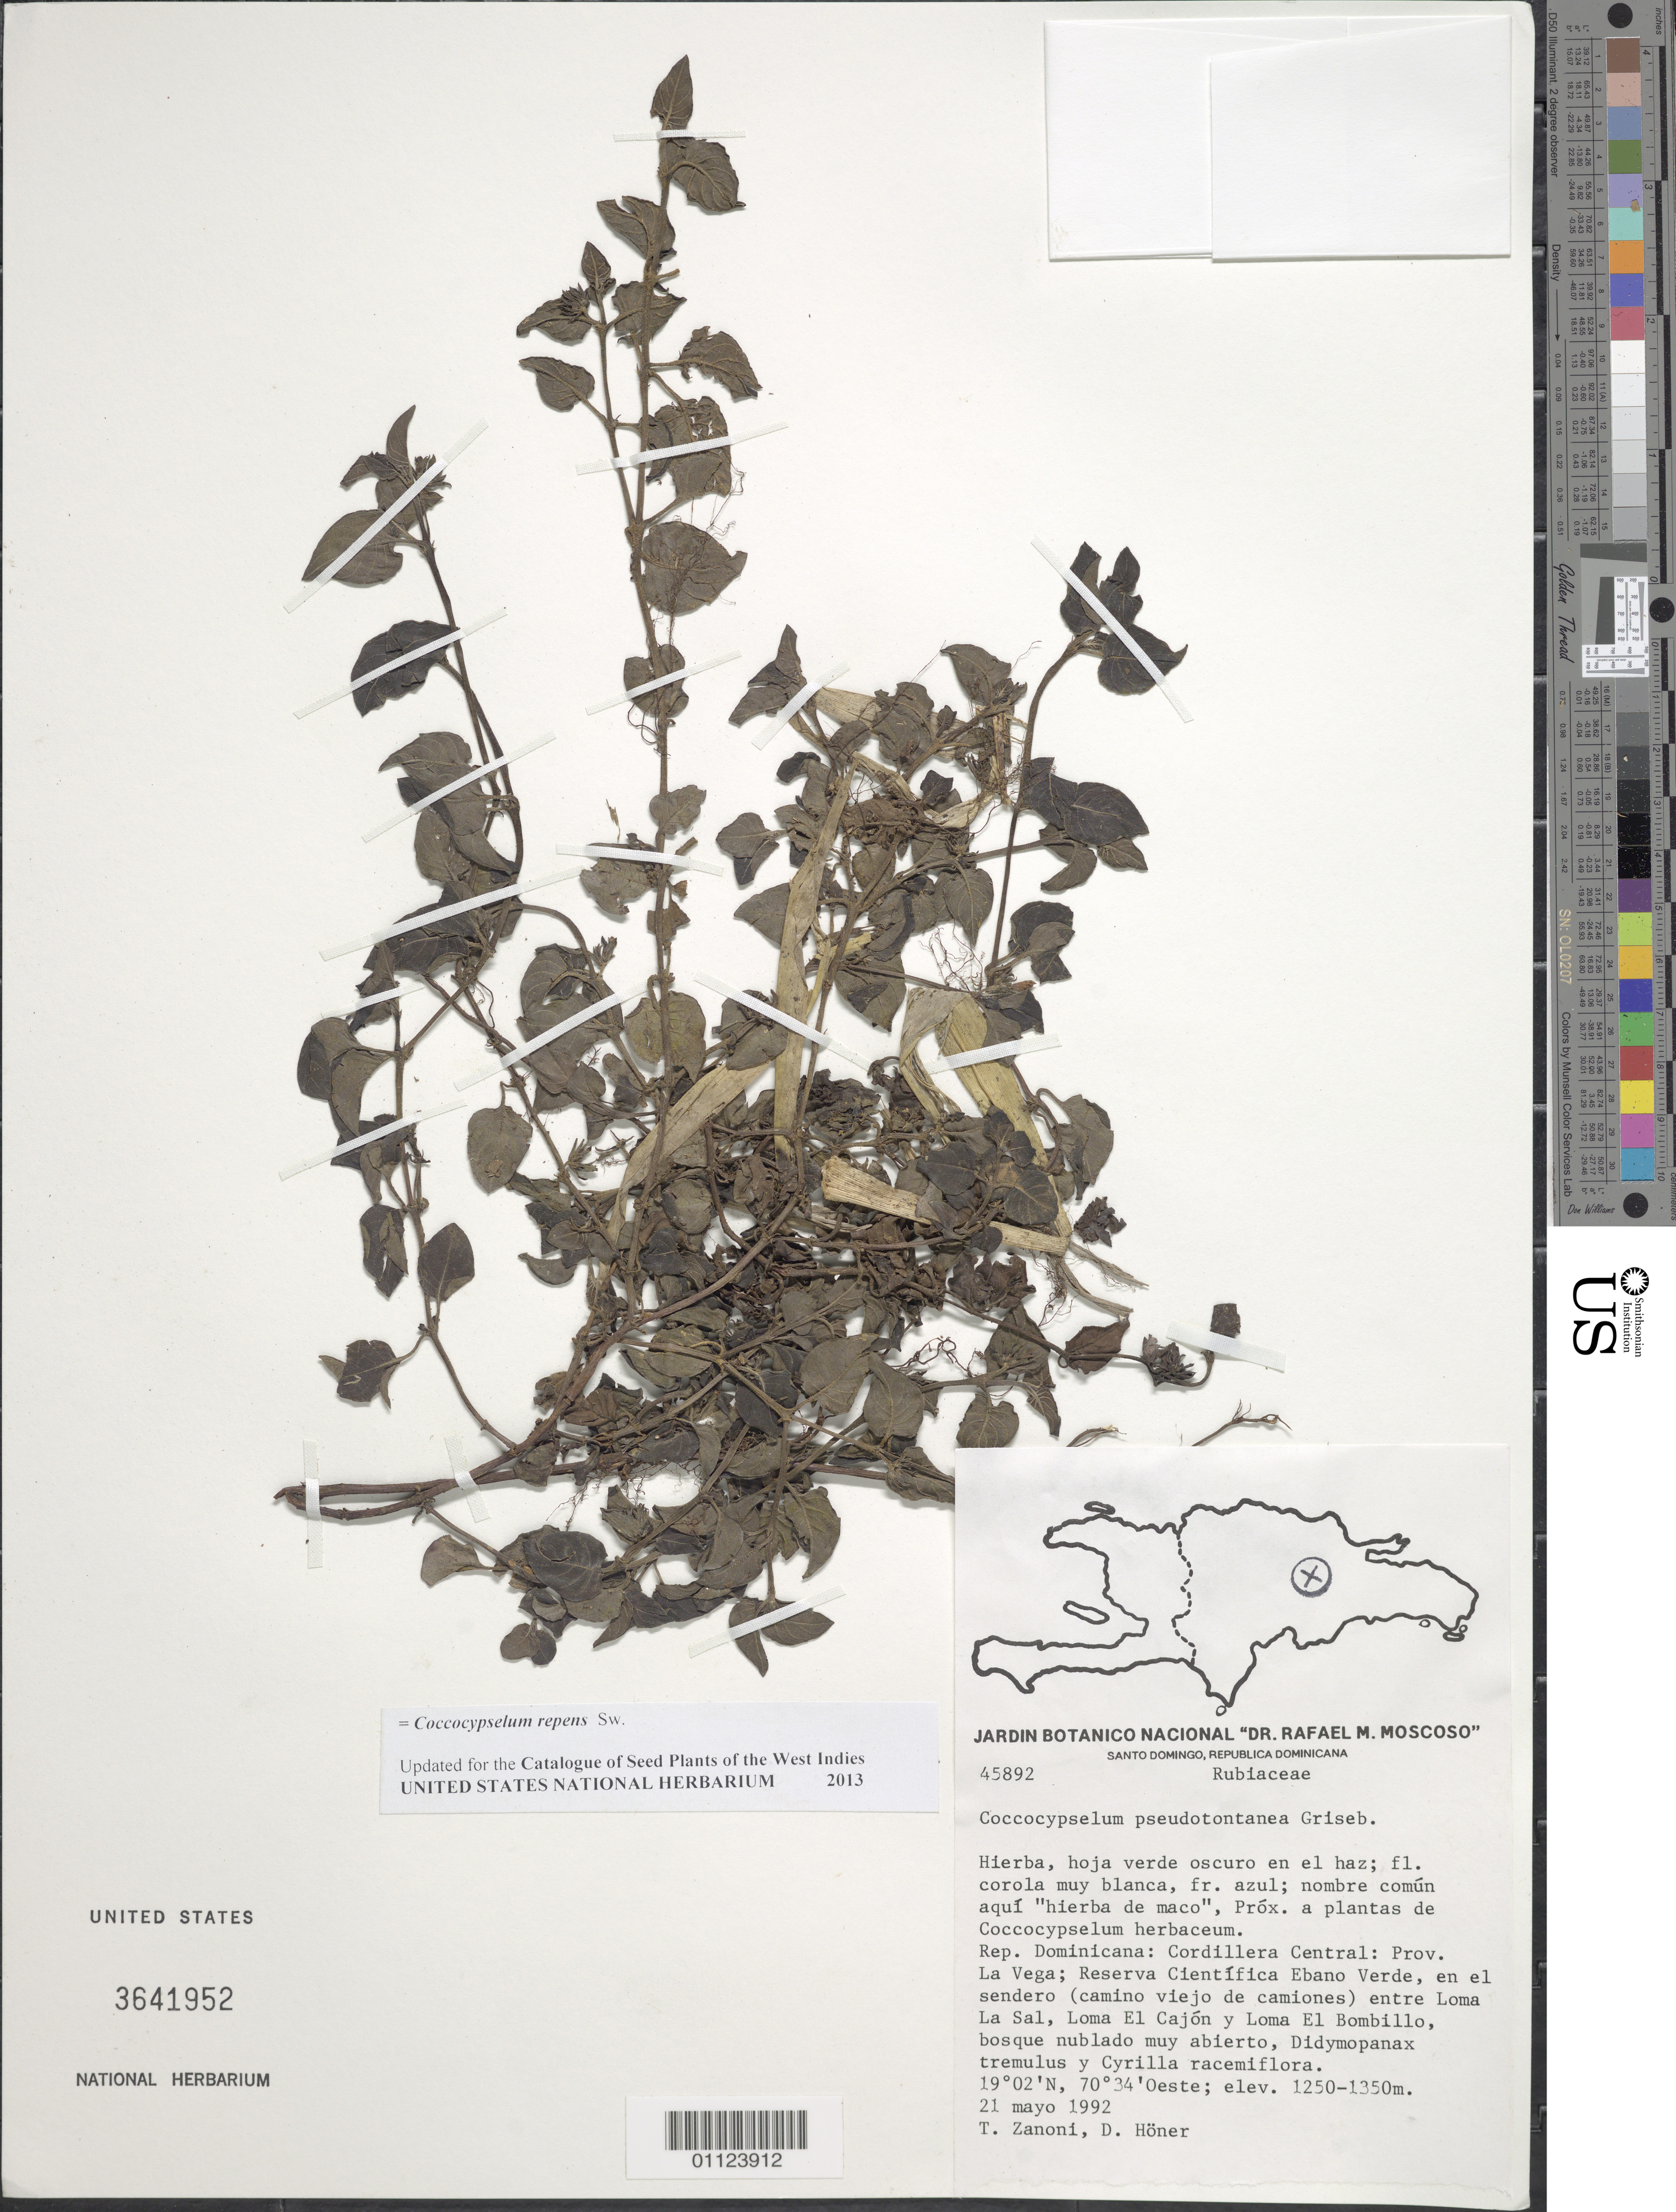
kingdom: Plantae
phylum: Tracheophyta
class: Magnoliopsida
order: Gentianales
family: Rubiaceae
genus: Coccocypselum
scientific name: Coccocypselum repens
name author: Sw.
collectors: T. A. Zanoni & D. Höner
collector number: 45892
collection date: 1992-05-21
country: Dominican Republic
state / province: La Vega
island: Hispaniola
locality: Cordillera Central, Reserva Cientifica Ebano Verde, en el sendero (camino viejo de camiones) entre Loma La Sal, Loma El Cajón y Loma El Bombillo.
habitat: Bosque nublado muy abierto, Didymopanax tremulus y Cyilla racemiflora. Próx. a plantas de Coccocypselum herbaceum.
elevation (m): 1250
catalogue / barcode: US 3641952